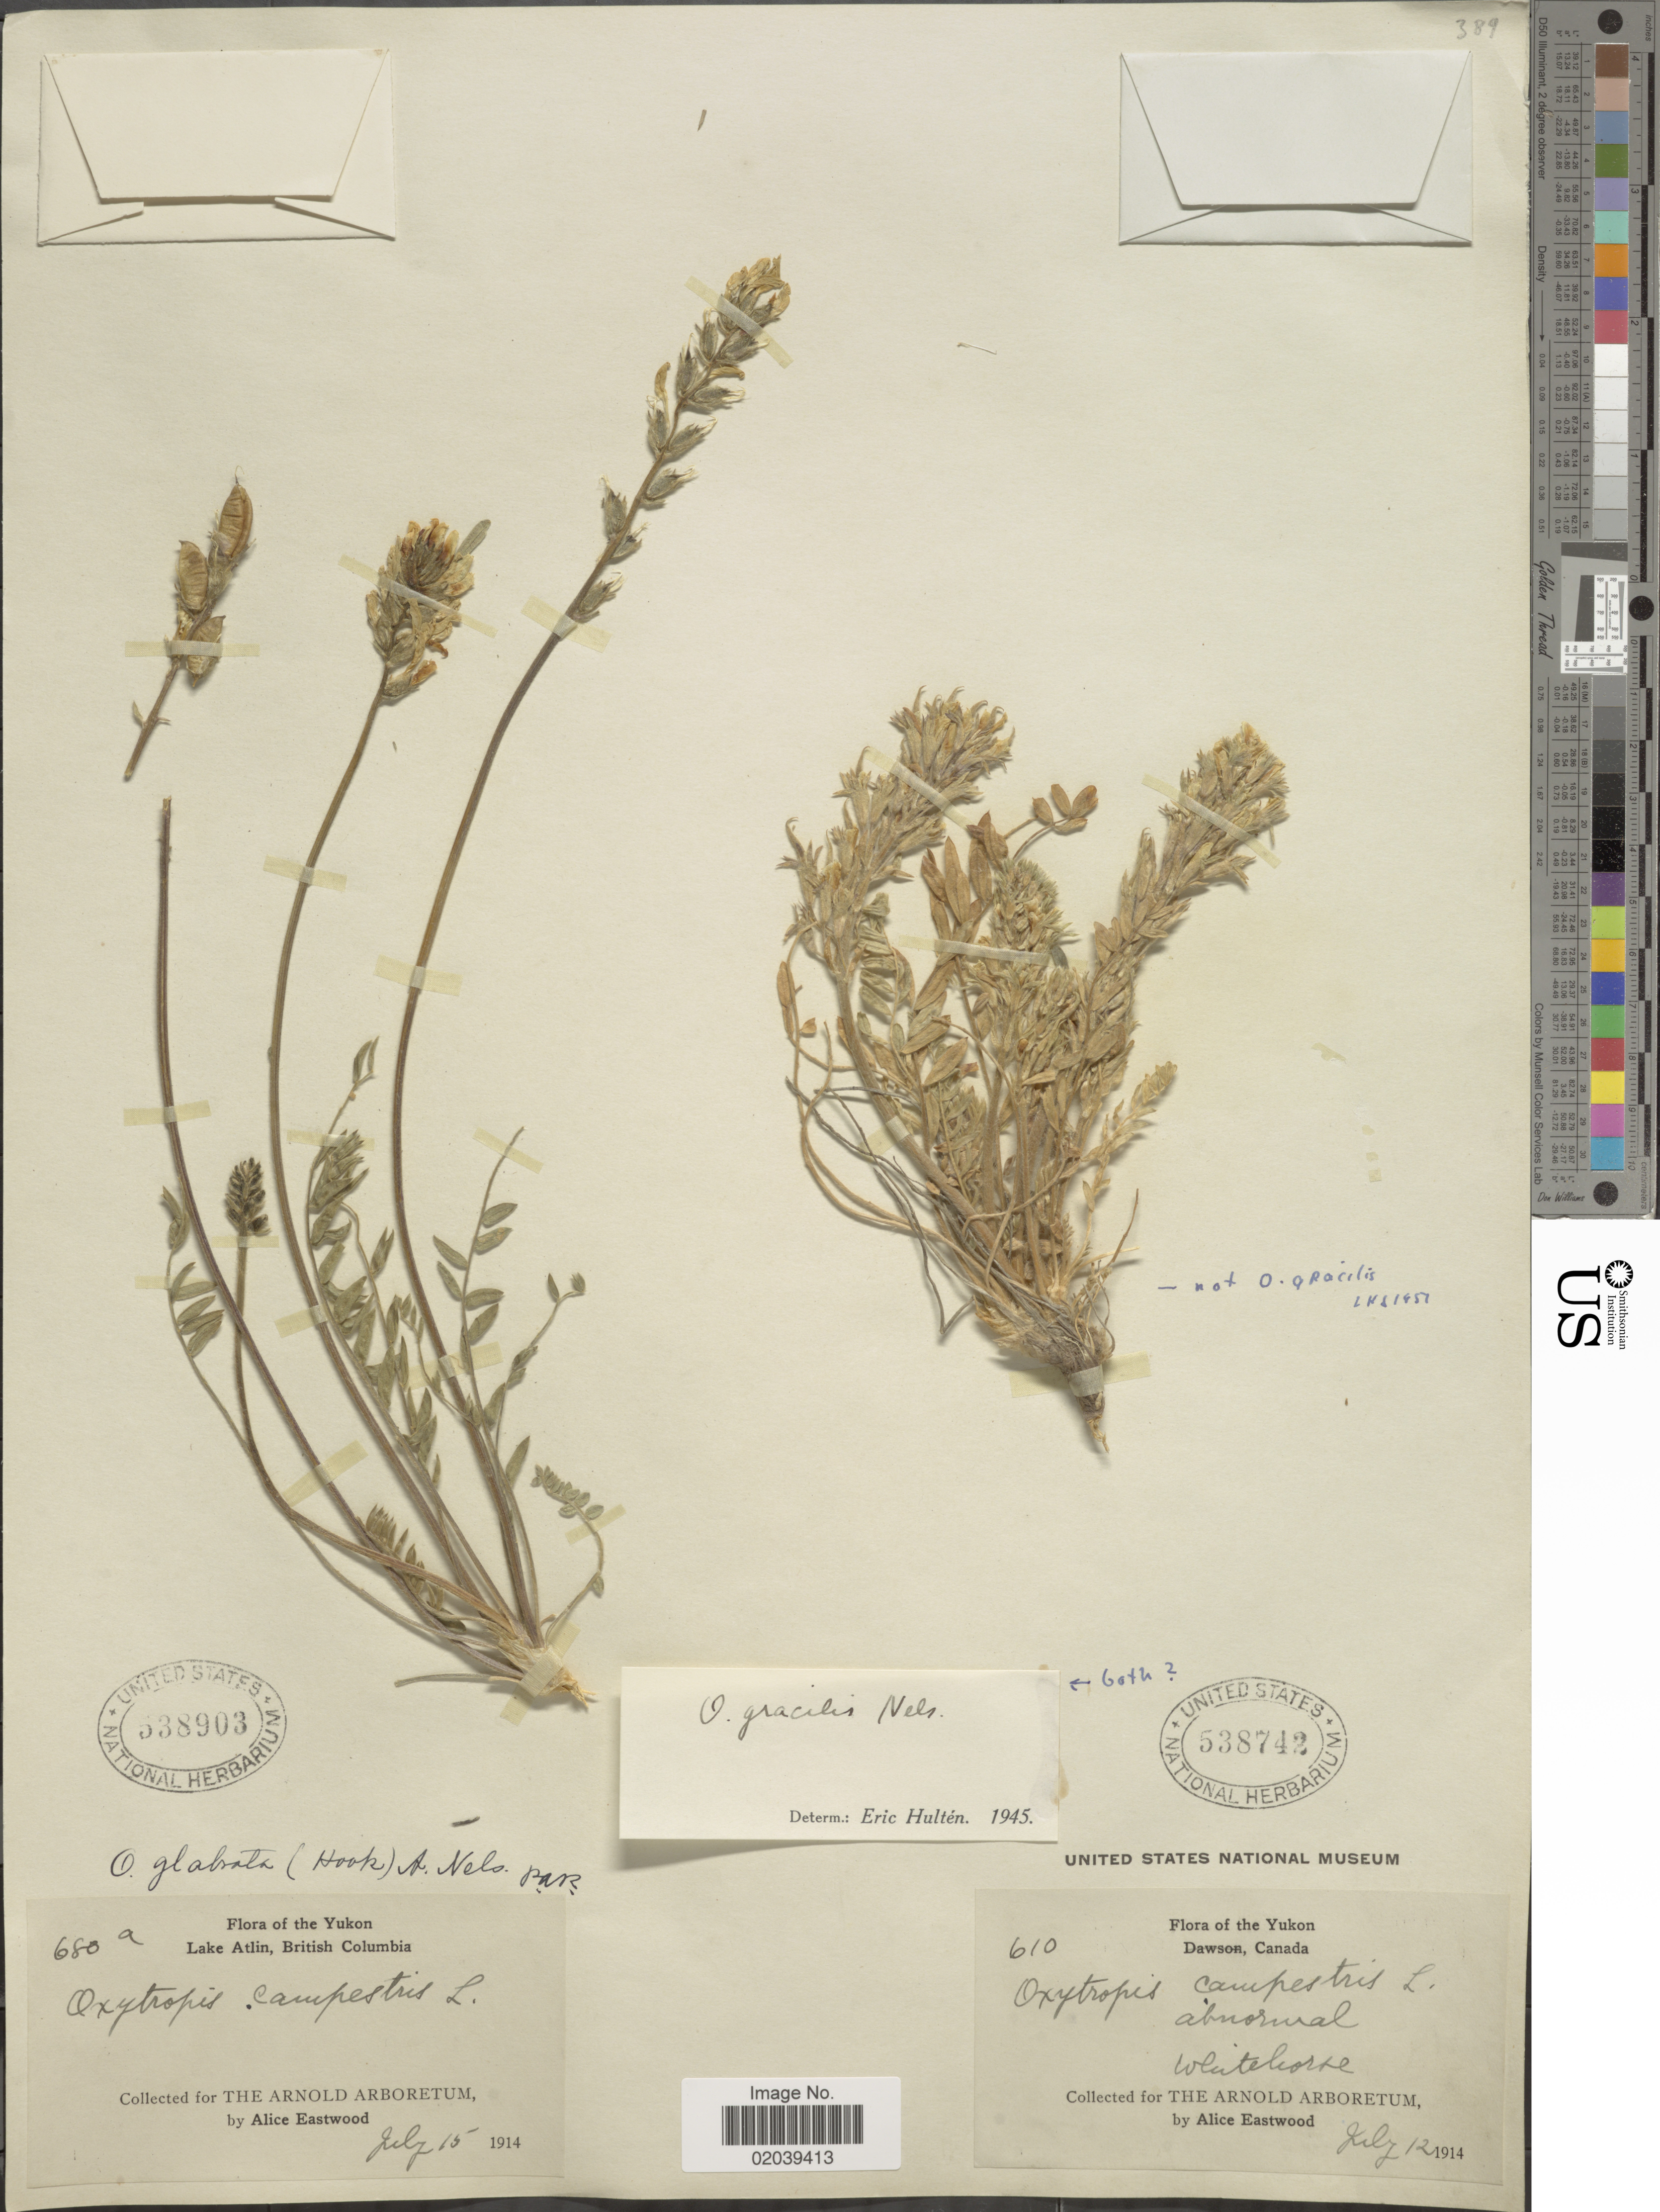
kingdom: Plantae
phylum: Tracheophyta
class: Magnoliopsida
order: Fabales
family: Fabaceae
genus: Oxytropis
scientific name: Oxytropis campestris var. gracilis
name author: (A. Nelson) Barneby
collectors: A. Eastwood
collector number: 610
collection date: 1914-07-12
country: Canada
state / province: Yukon Territory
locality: Yukon. Whitehorse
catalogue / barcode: US 538742-2